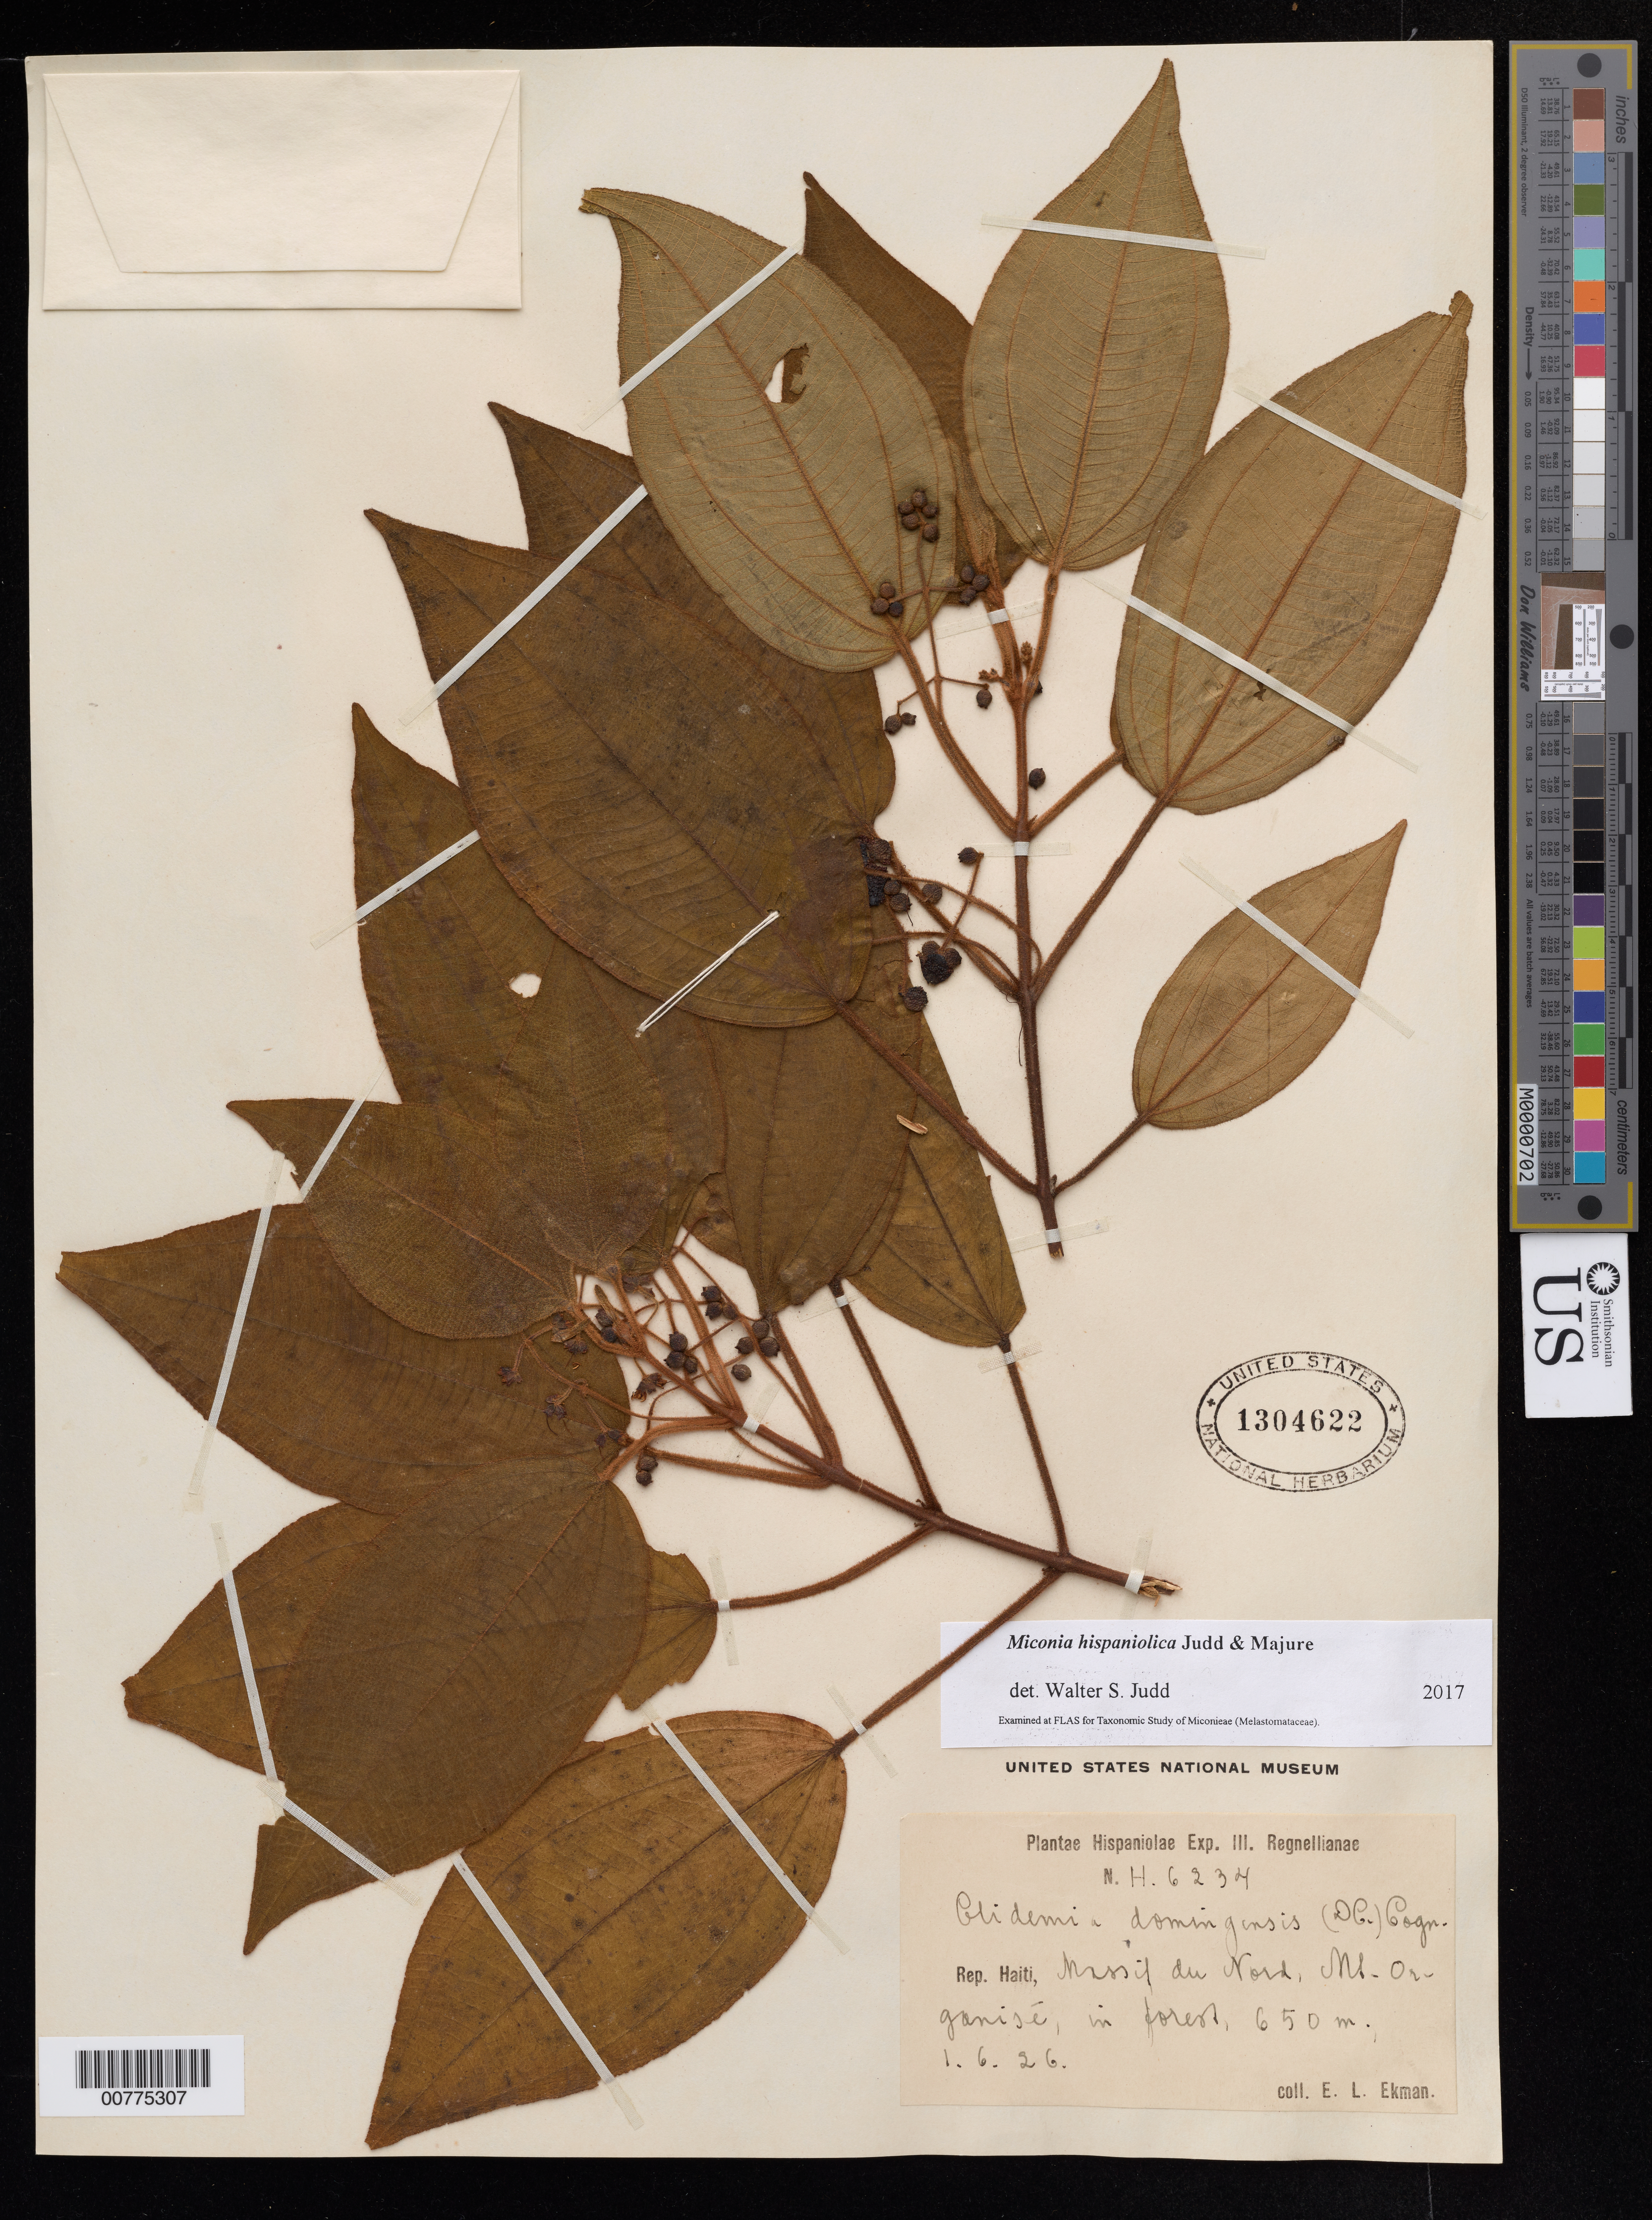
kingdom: Plantae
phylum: Tracheophyta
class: Magnoliopsida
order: Myrtales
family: Melastomataceae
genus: Miconia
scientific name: Miconia hispidula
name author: (Cogn.) Judd et al.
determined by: Judd, Walter S.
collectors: E. L. Ekman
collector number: H 6234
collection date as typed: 01 Jun 1926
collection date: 1926-06-01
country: Haiti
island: Hispaniola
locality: Massif du Nord, Mt.-Organisé.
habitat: In forest.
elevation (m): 650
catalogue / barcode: US 1304622